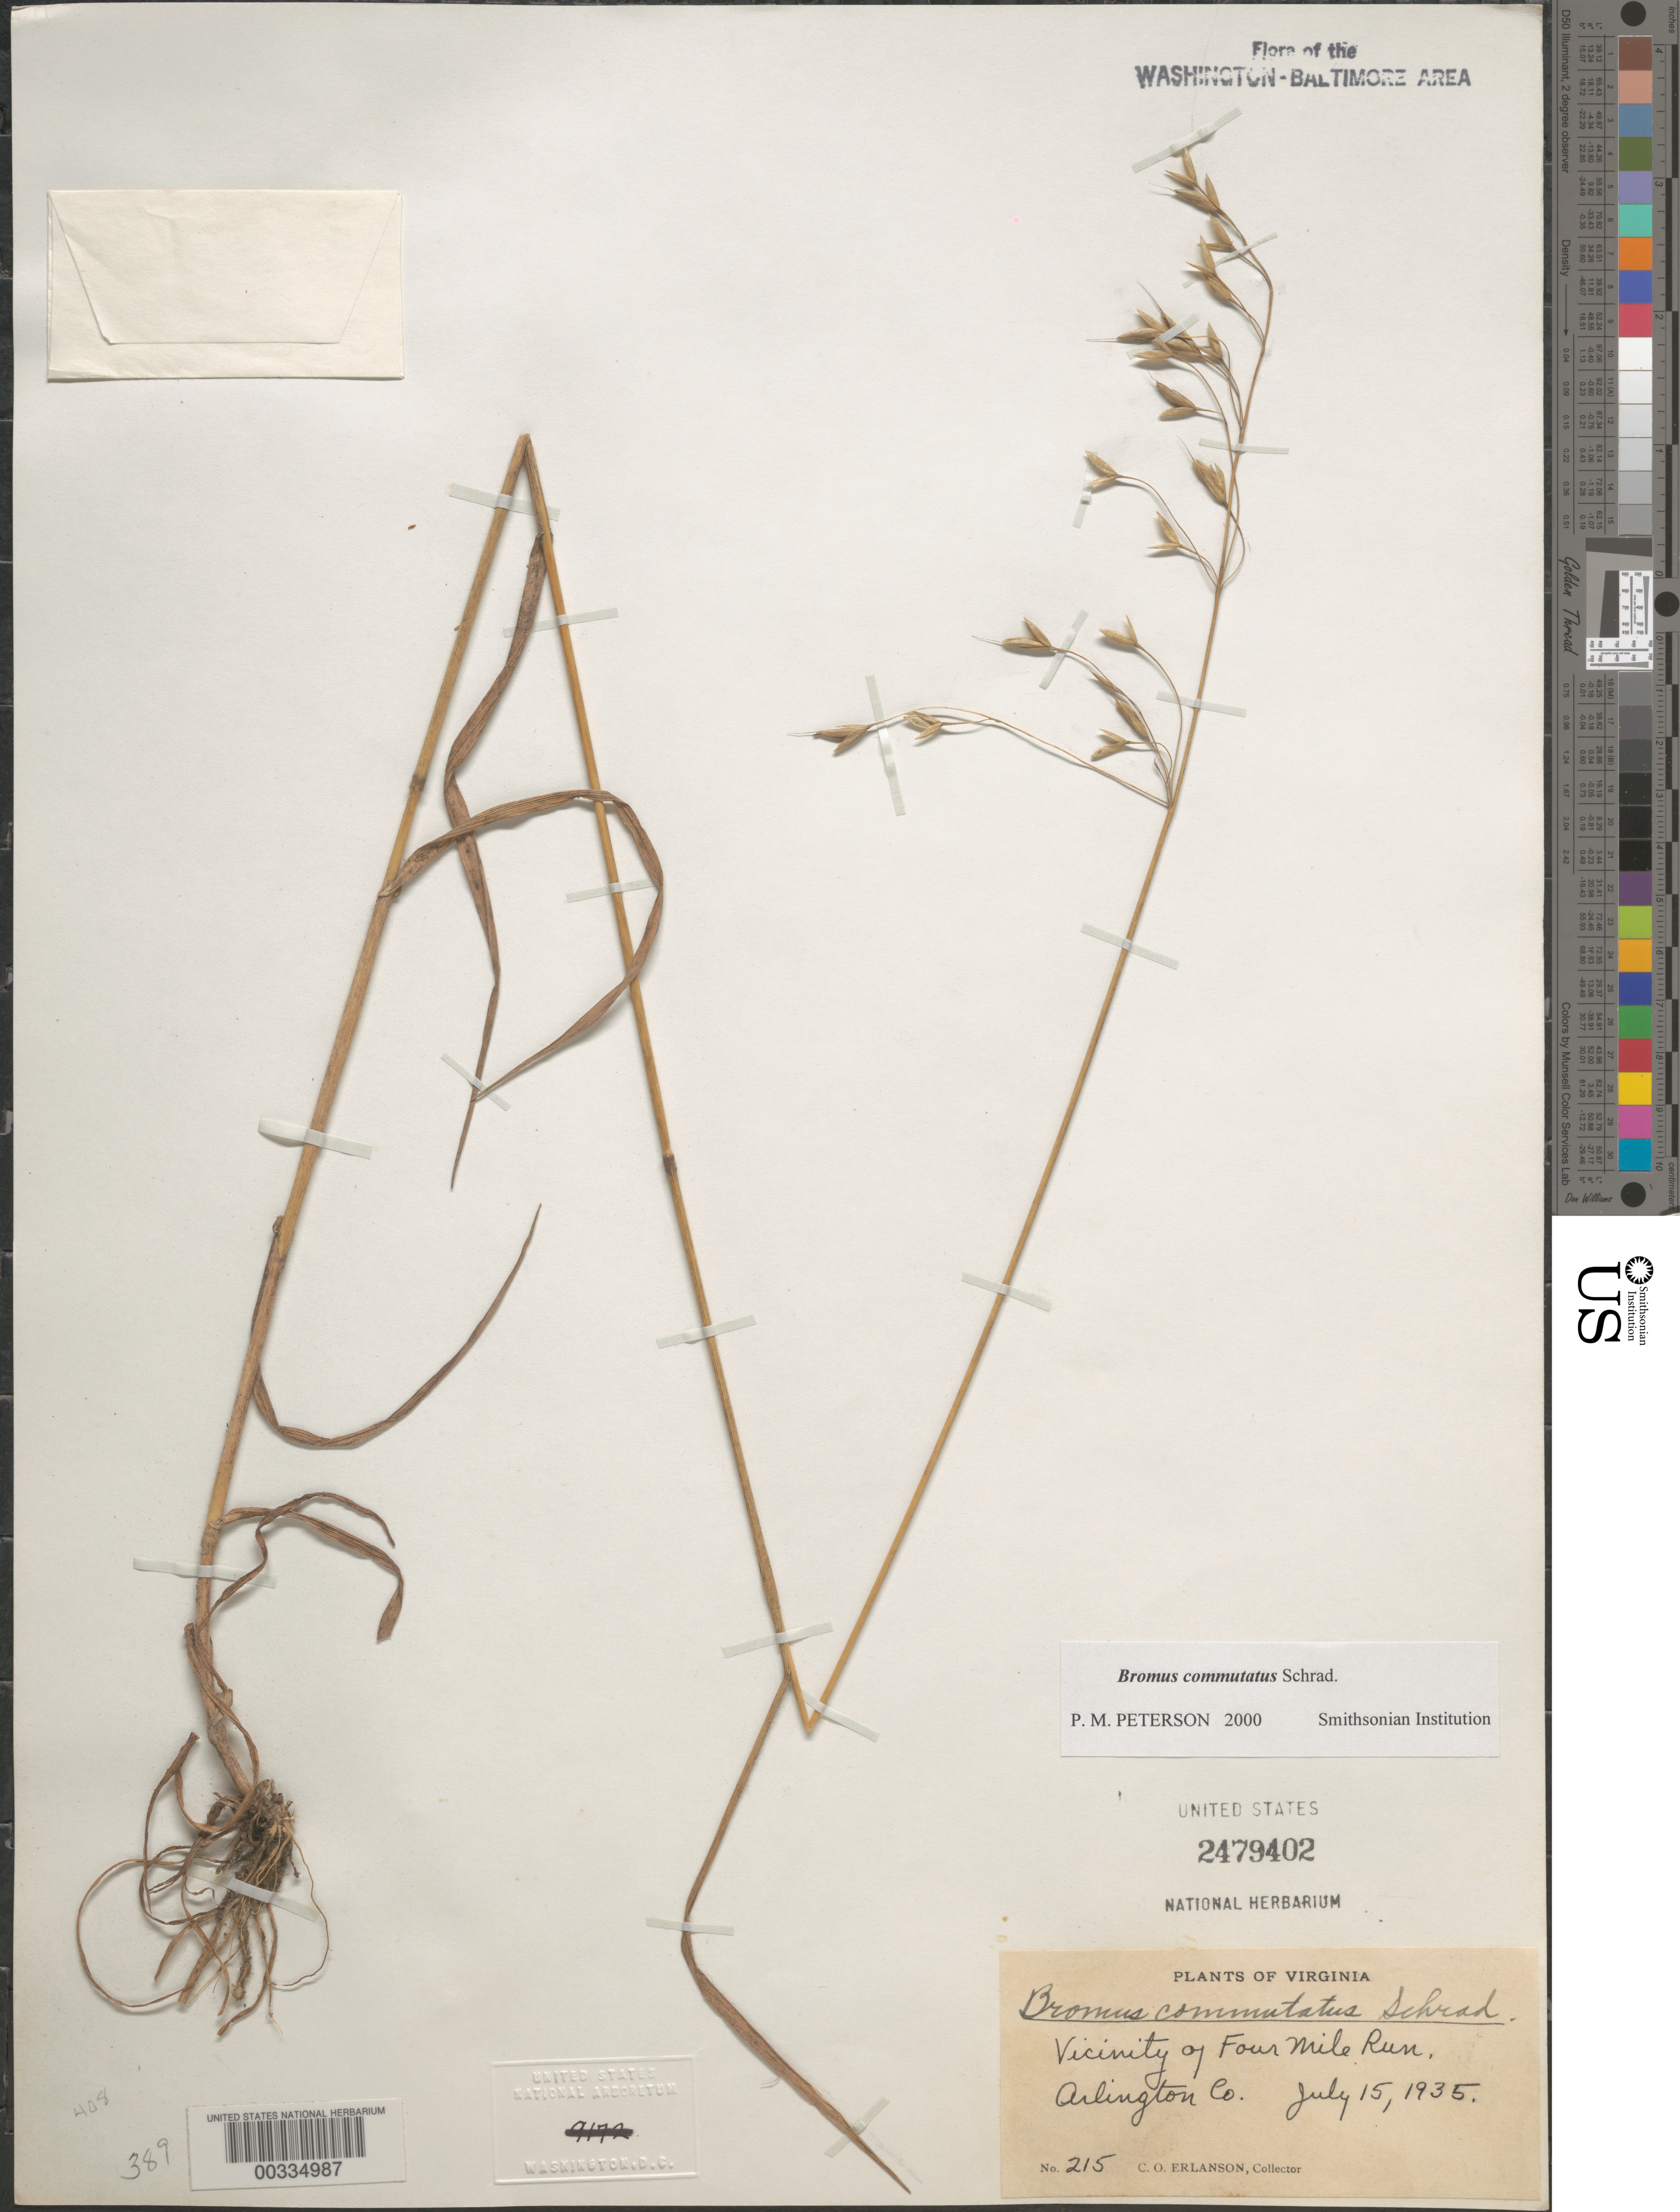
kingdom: Plantae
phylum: Tracheophyta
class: Liliopsida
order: Poales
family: Poaceae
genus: Bromus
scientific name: Bromus commutatus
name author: Schrad.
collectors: C. O. Erlanson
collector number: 215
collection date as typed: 15 Jul 1935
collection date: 1935-07-15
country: United States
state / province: Virginia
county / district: Arlington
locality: Vicinity of Four Mile Run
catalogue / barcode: US 2479402